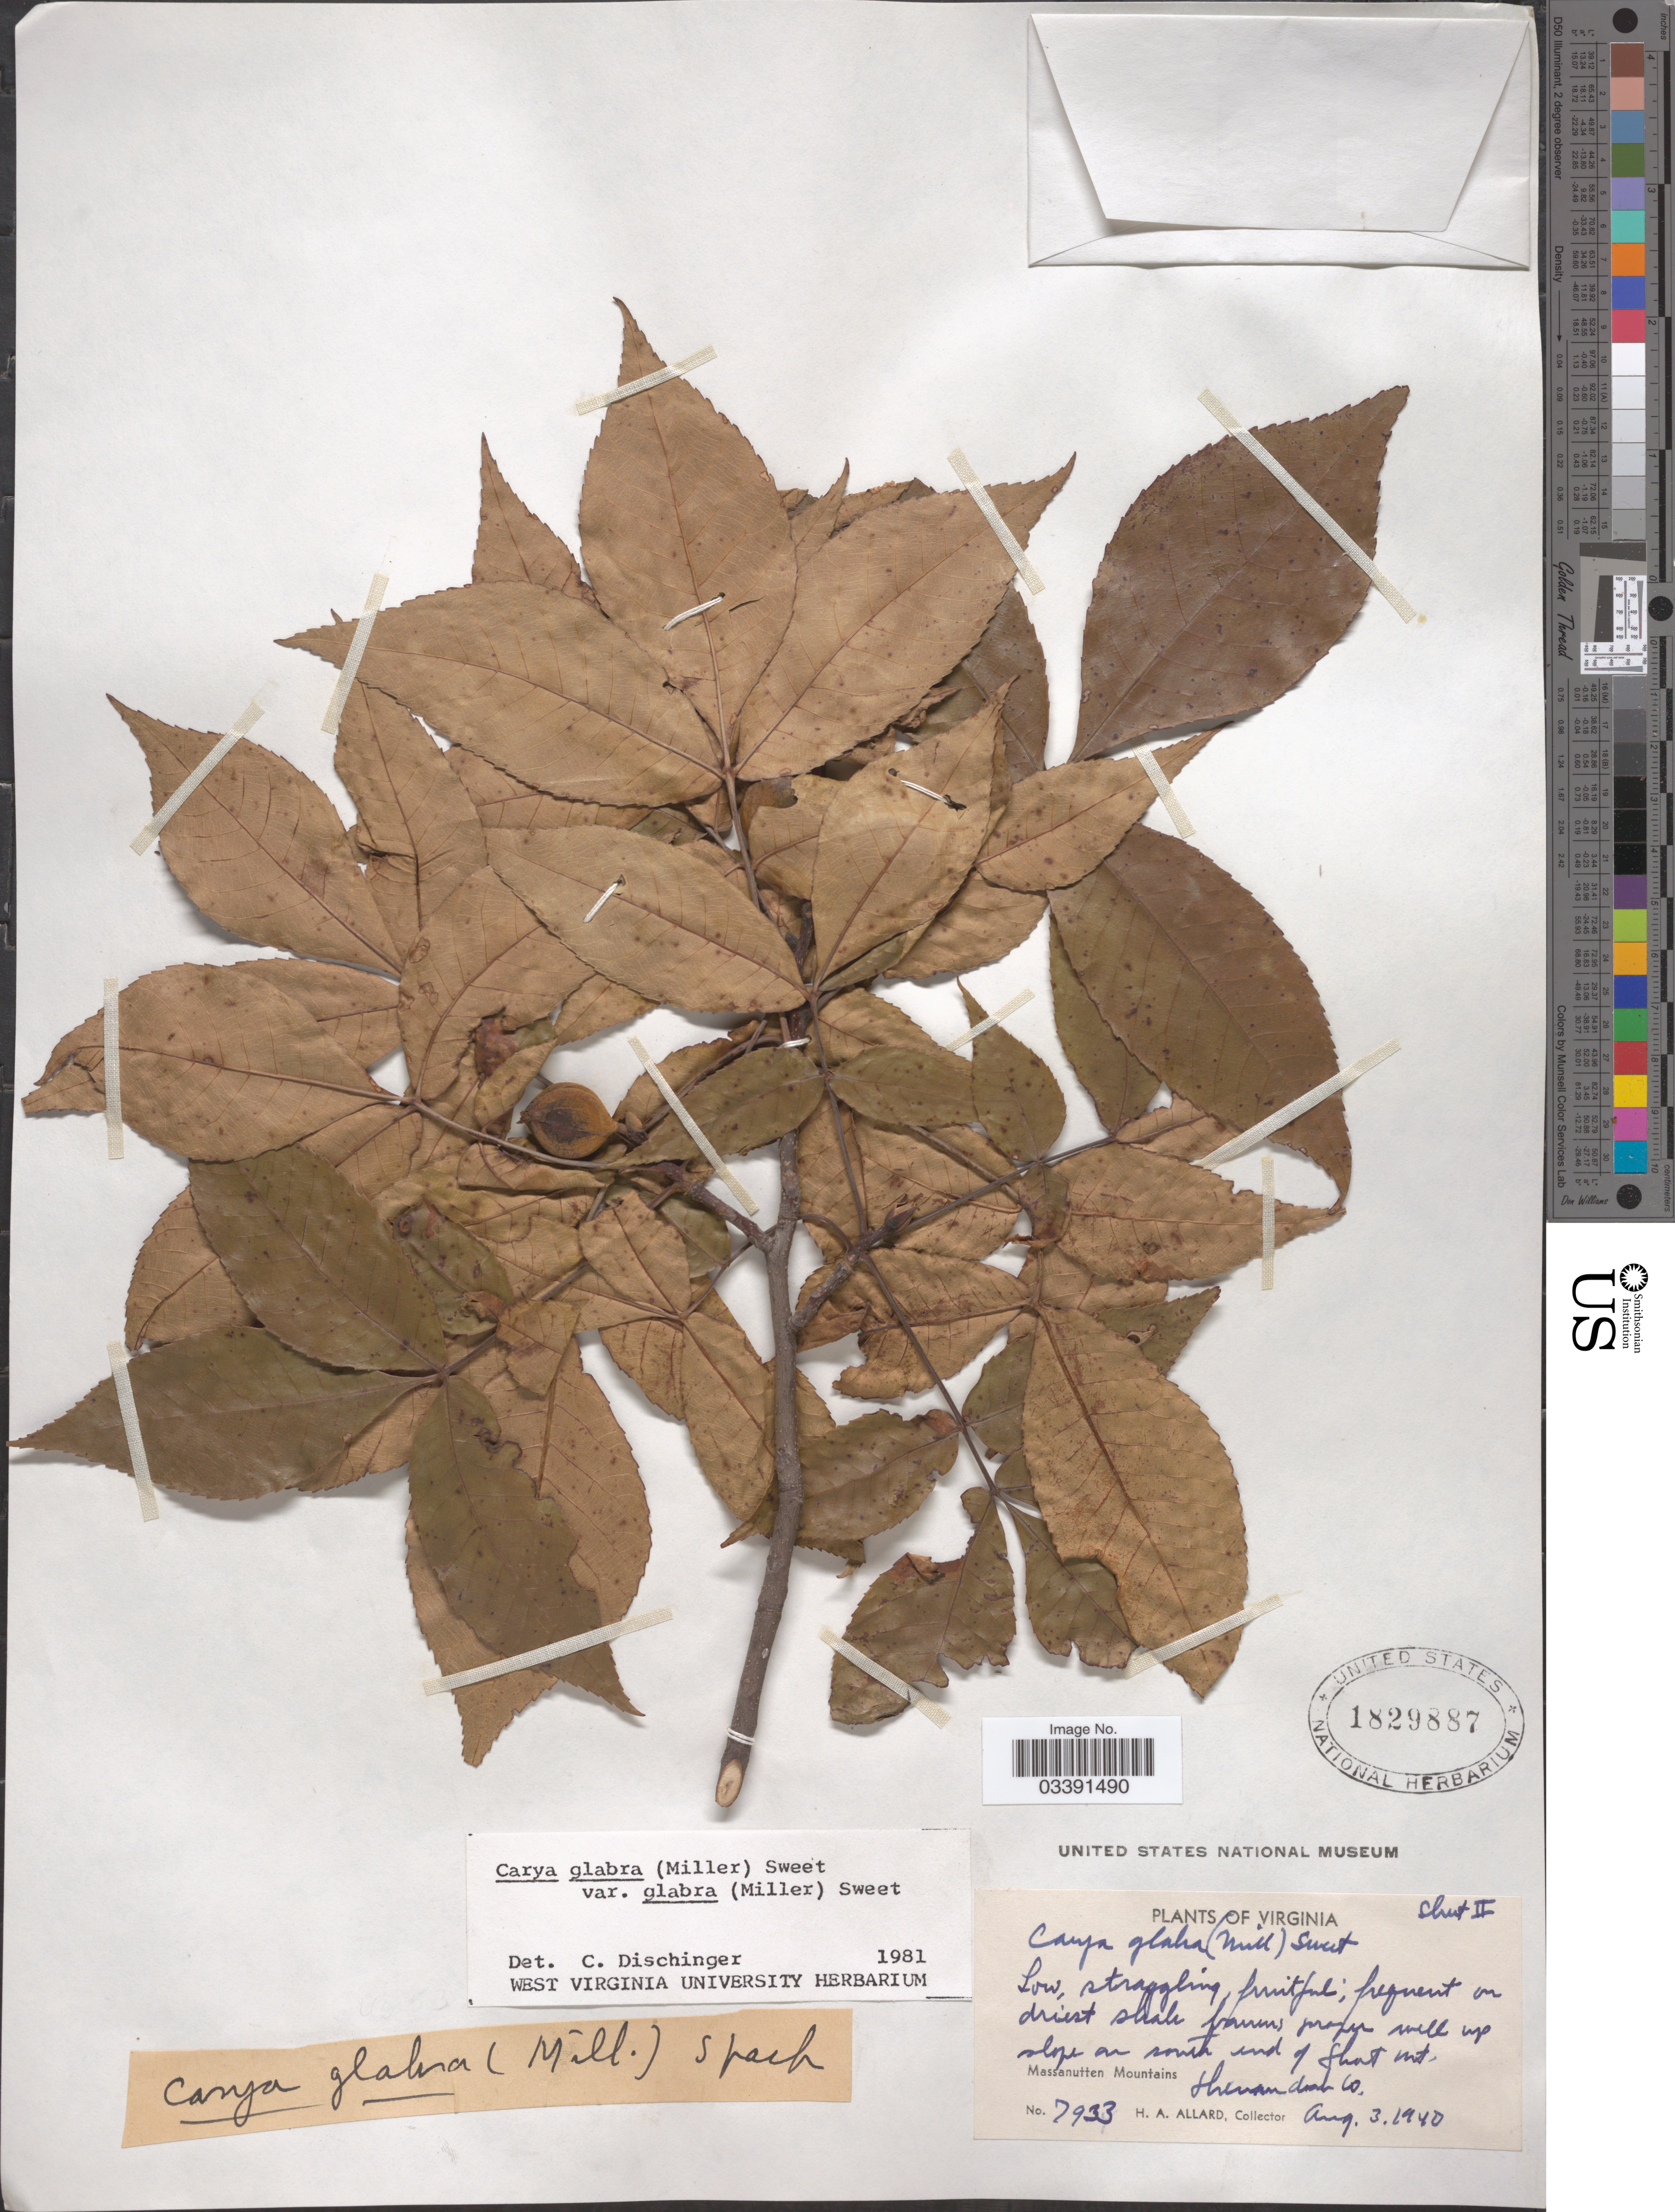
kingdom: Plantae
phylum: Tracheophyta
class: Magnoliopsida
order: Fagales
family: Juglandaceae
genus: Carya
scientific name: Carya glabra var. glabra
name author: (Mill.) Sweet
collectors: H. A. Allard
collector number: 7933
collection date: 1940-08-03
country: United States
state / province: Virginia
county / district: Shenandoah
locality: South end of Short Mt. Shenandoah Co. Massanutten Mountains.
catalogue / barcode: US 1829887